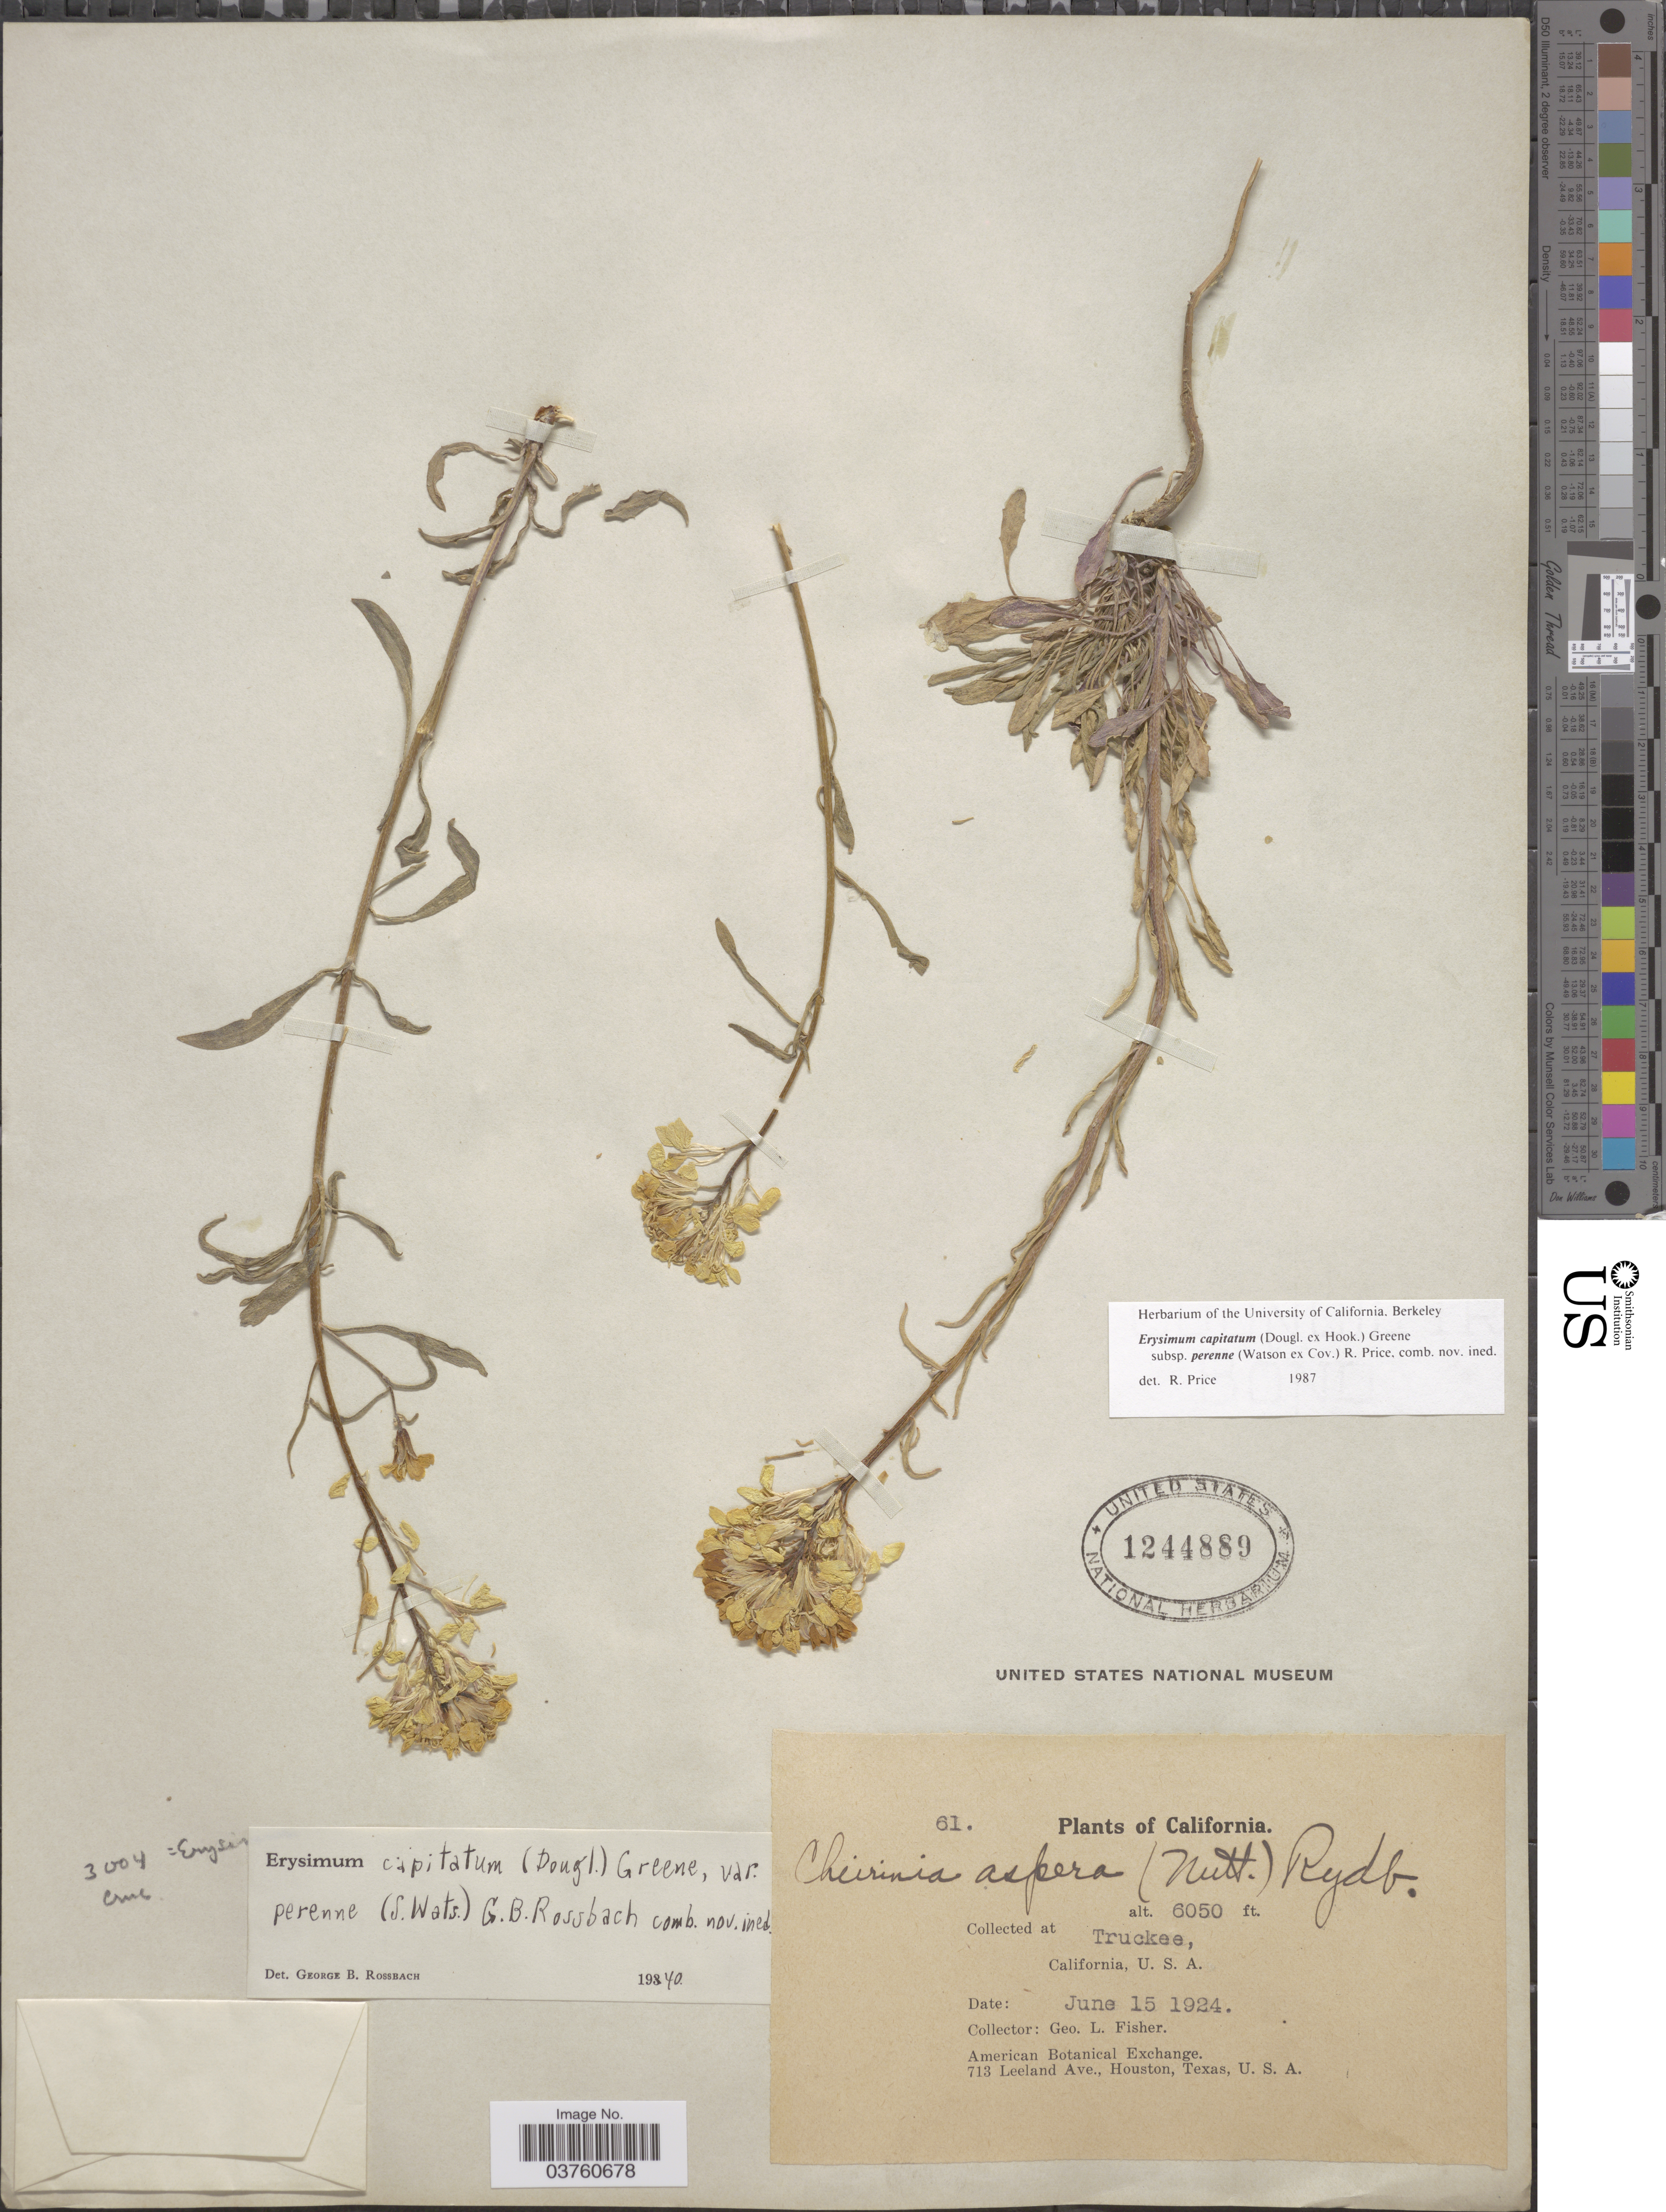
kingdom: Plantae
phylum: Tracheophyta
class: Magnoliopsida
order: Brassicales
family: Brassicaceae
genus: Erysimum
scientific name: Erysimum capitatum var. perenne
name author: (S. Watson ex Coville) R.J. Davis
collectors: G. L. Fisher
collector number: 61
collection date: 1924-06-15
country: United States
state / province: California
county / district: Nevada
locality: Truckee.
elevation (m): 1844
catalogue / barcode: US 1244889